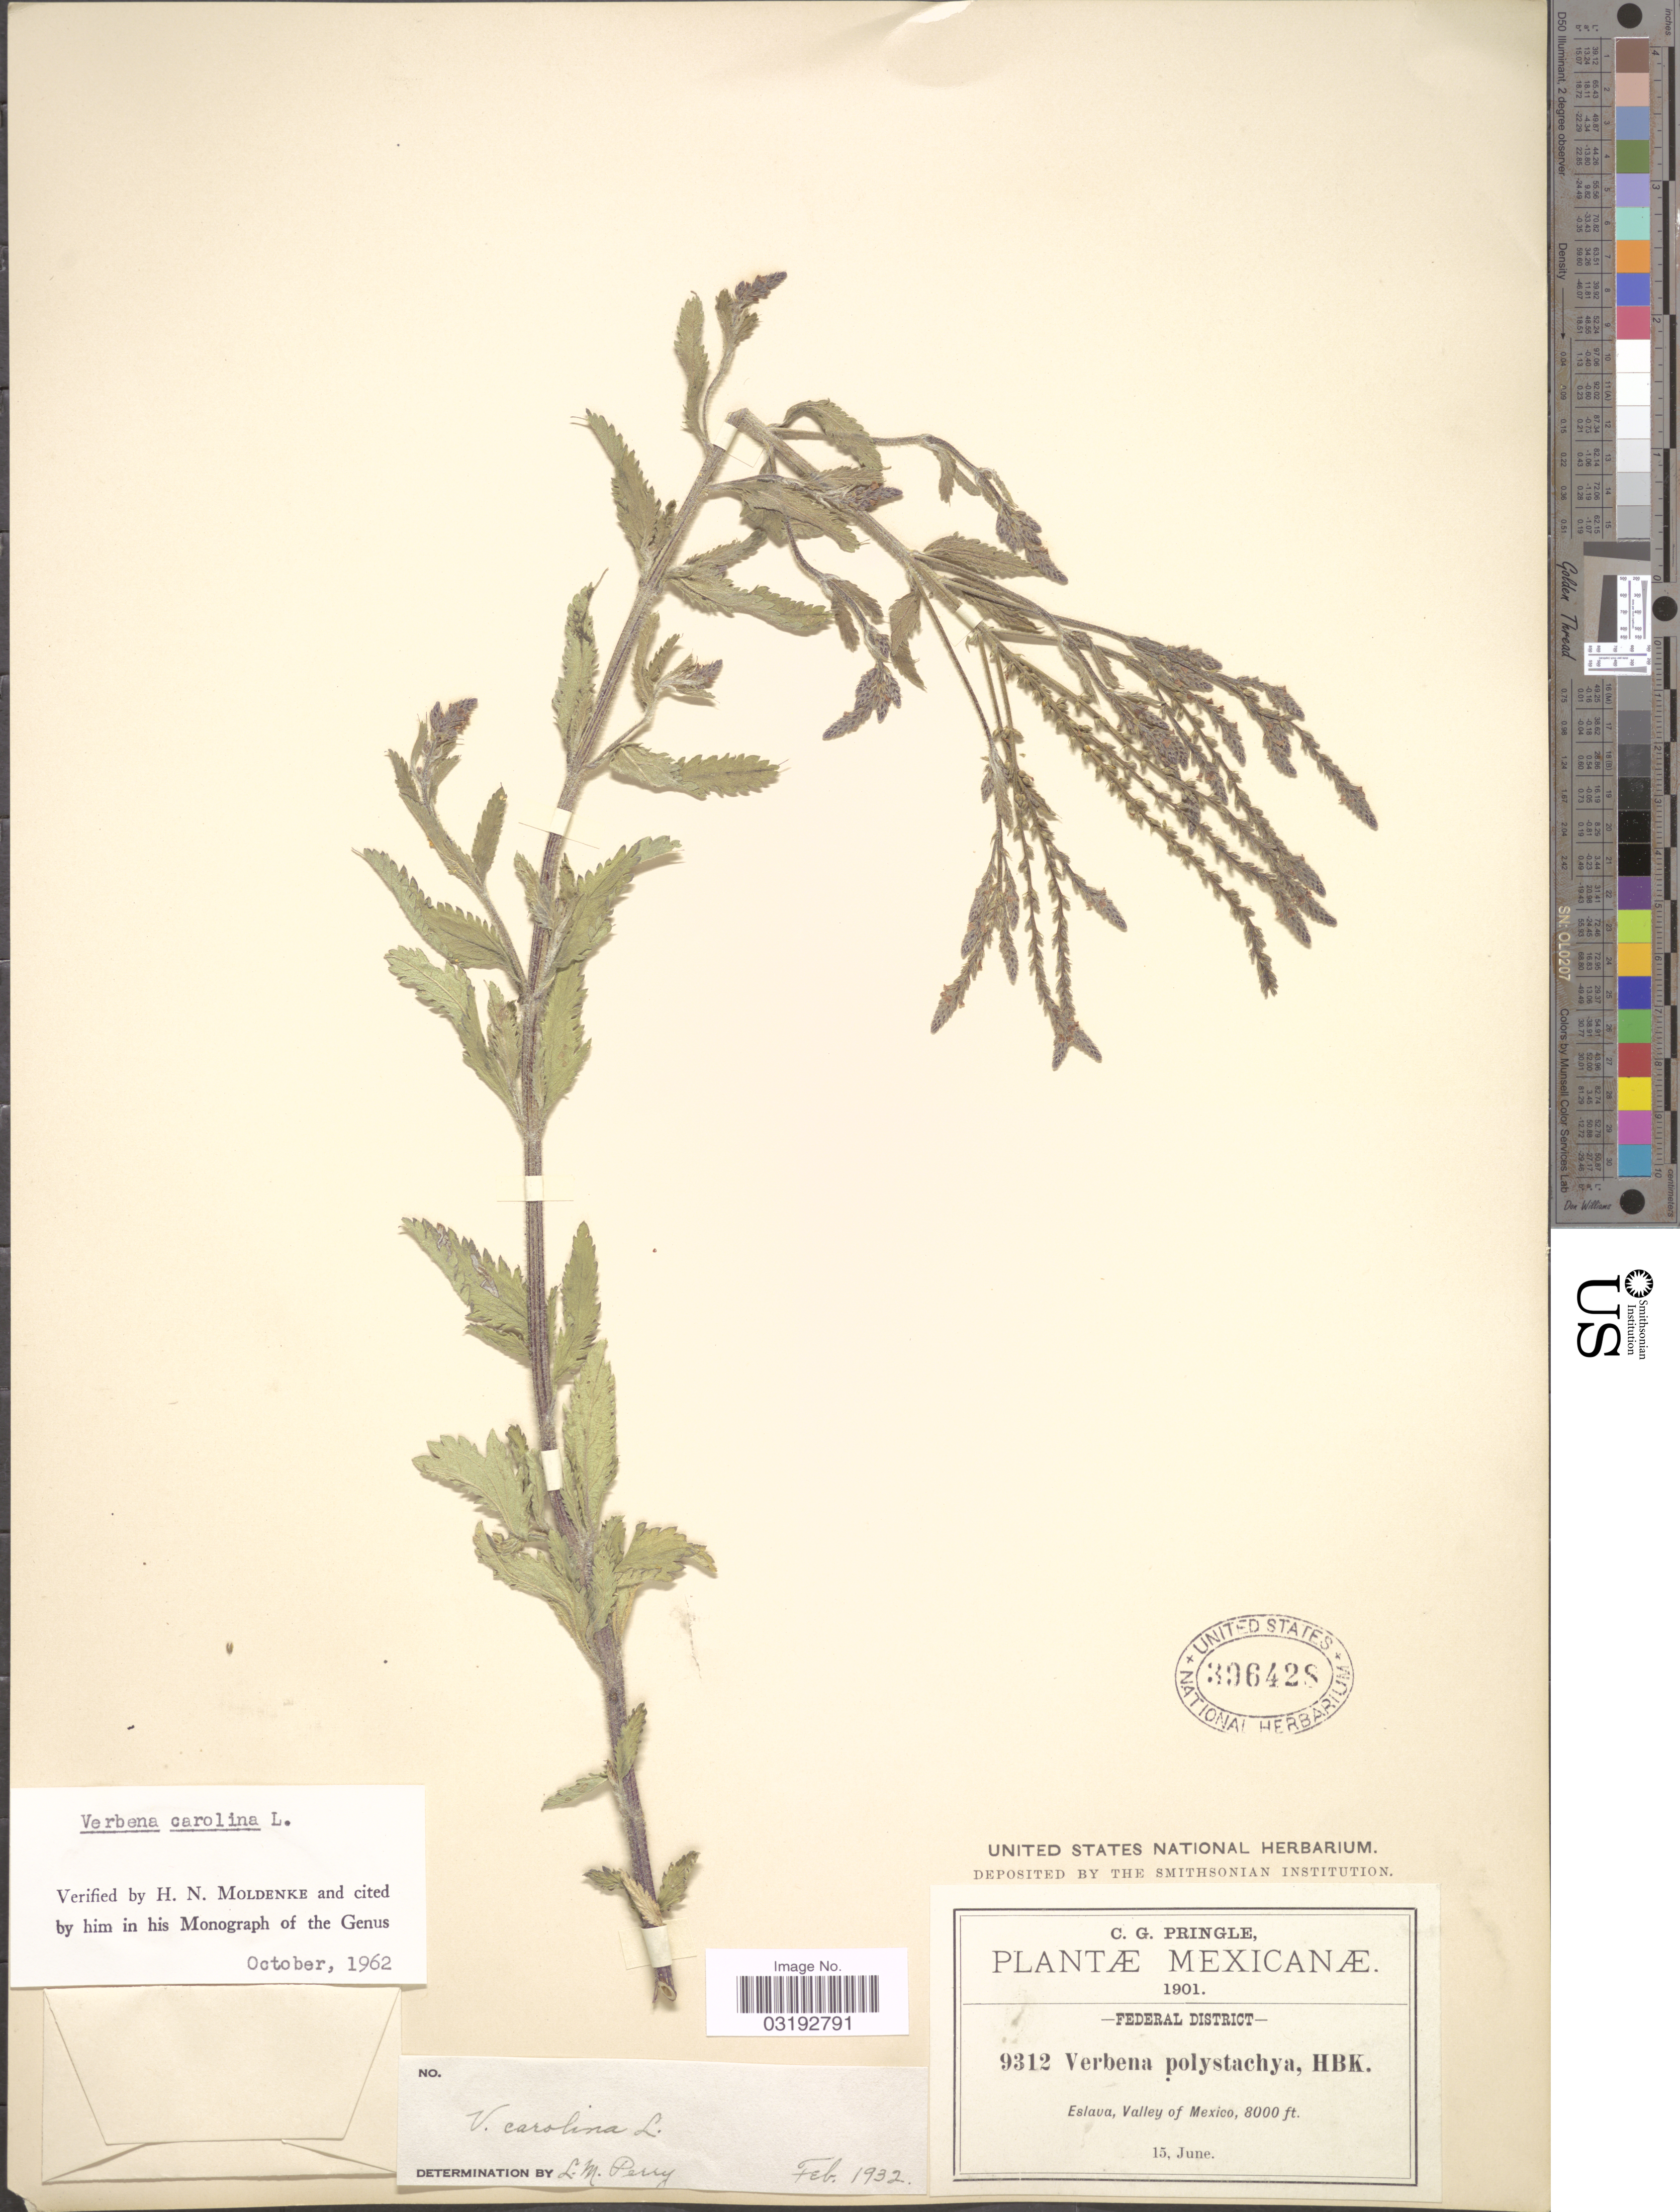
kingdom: Plantae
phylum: Tracheophyta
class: Magnoliopsida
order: Lamiales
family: Verbenaceae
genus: Verbena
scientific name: Verbena carolina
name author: L.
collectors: C. G. Pringle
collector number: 9312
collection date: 1901-06-15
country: Mexico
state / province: Distrito Federal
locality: Eslava, Valley of Mexico.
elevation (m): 2438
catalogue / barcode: US 396428